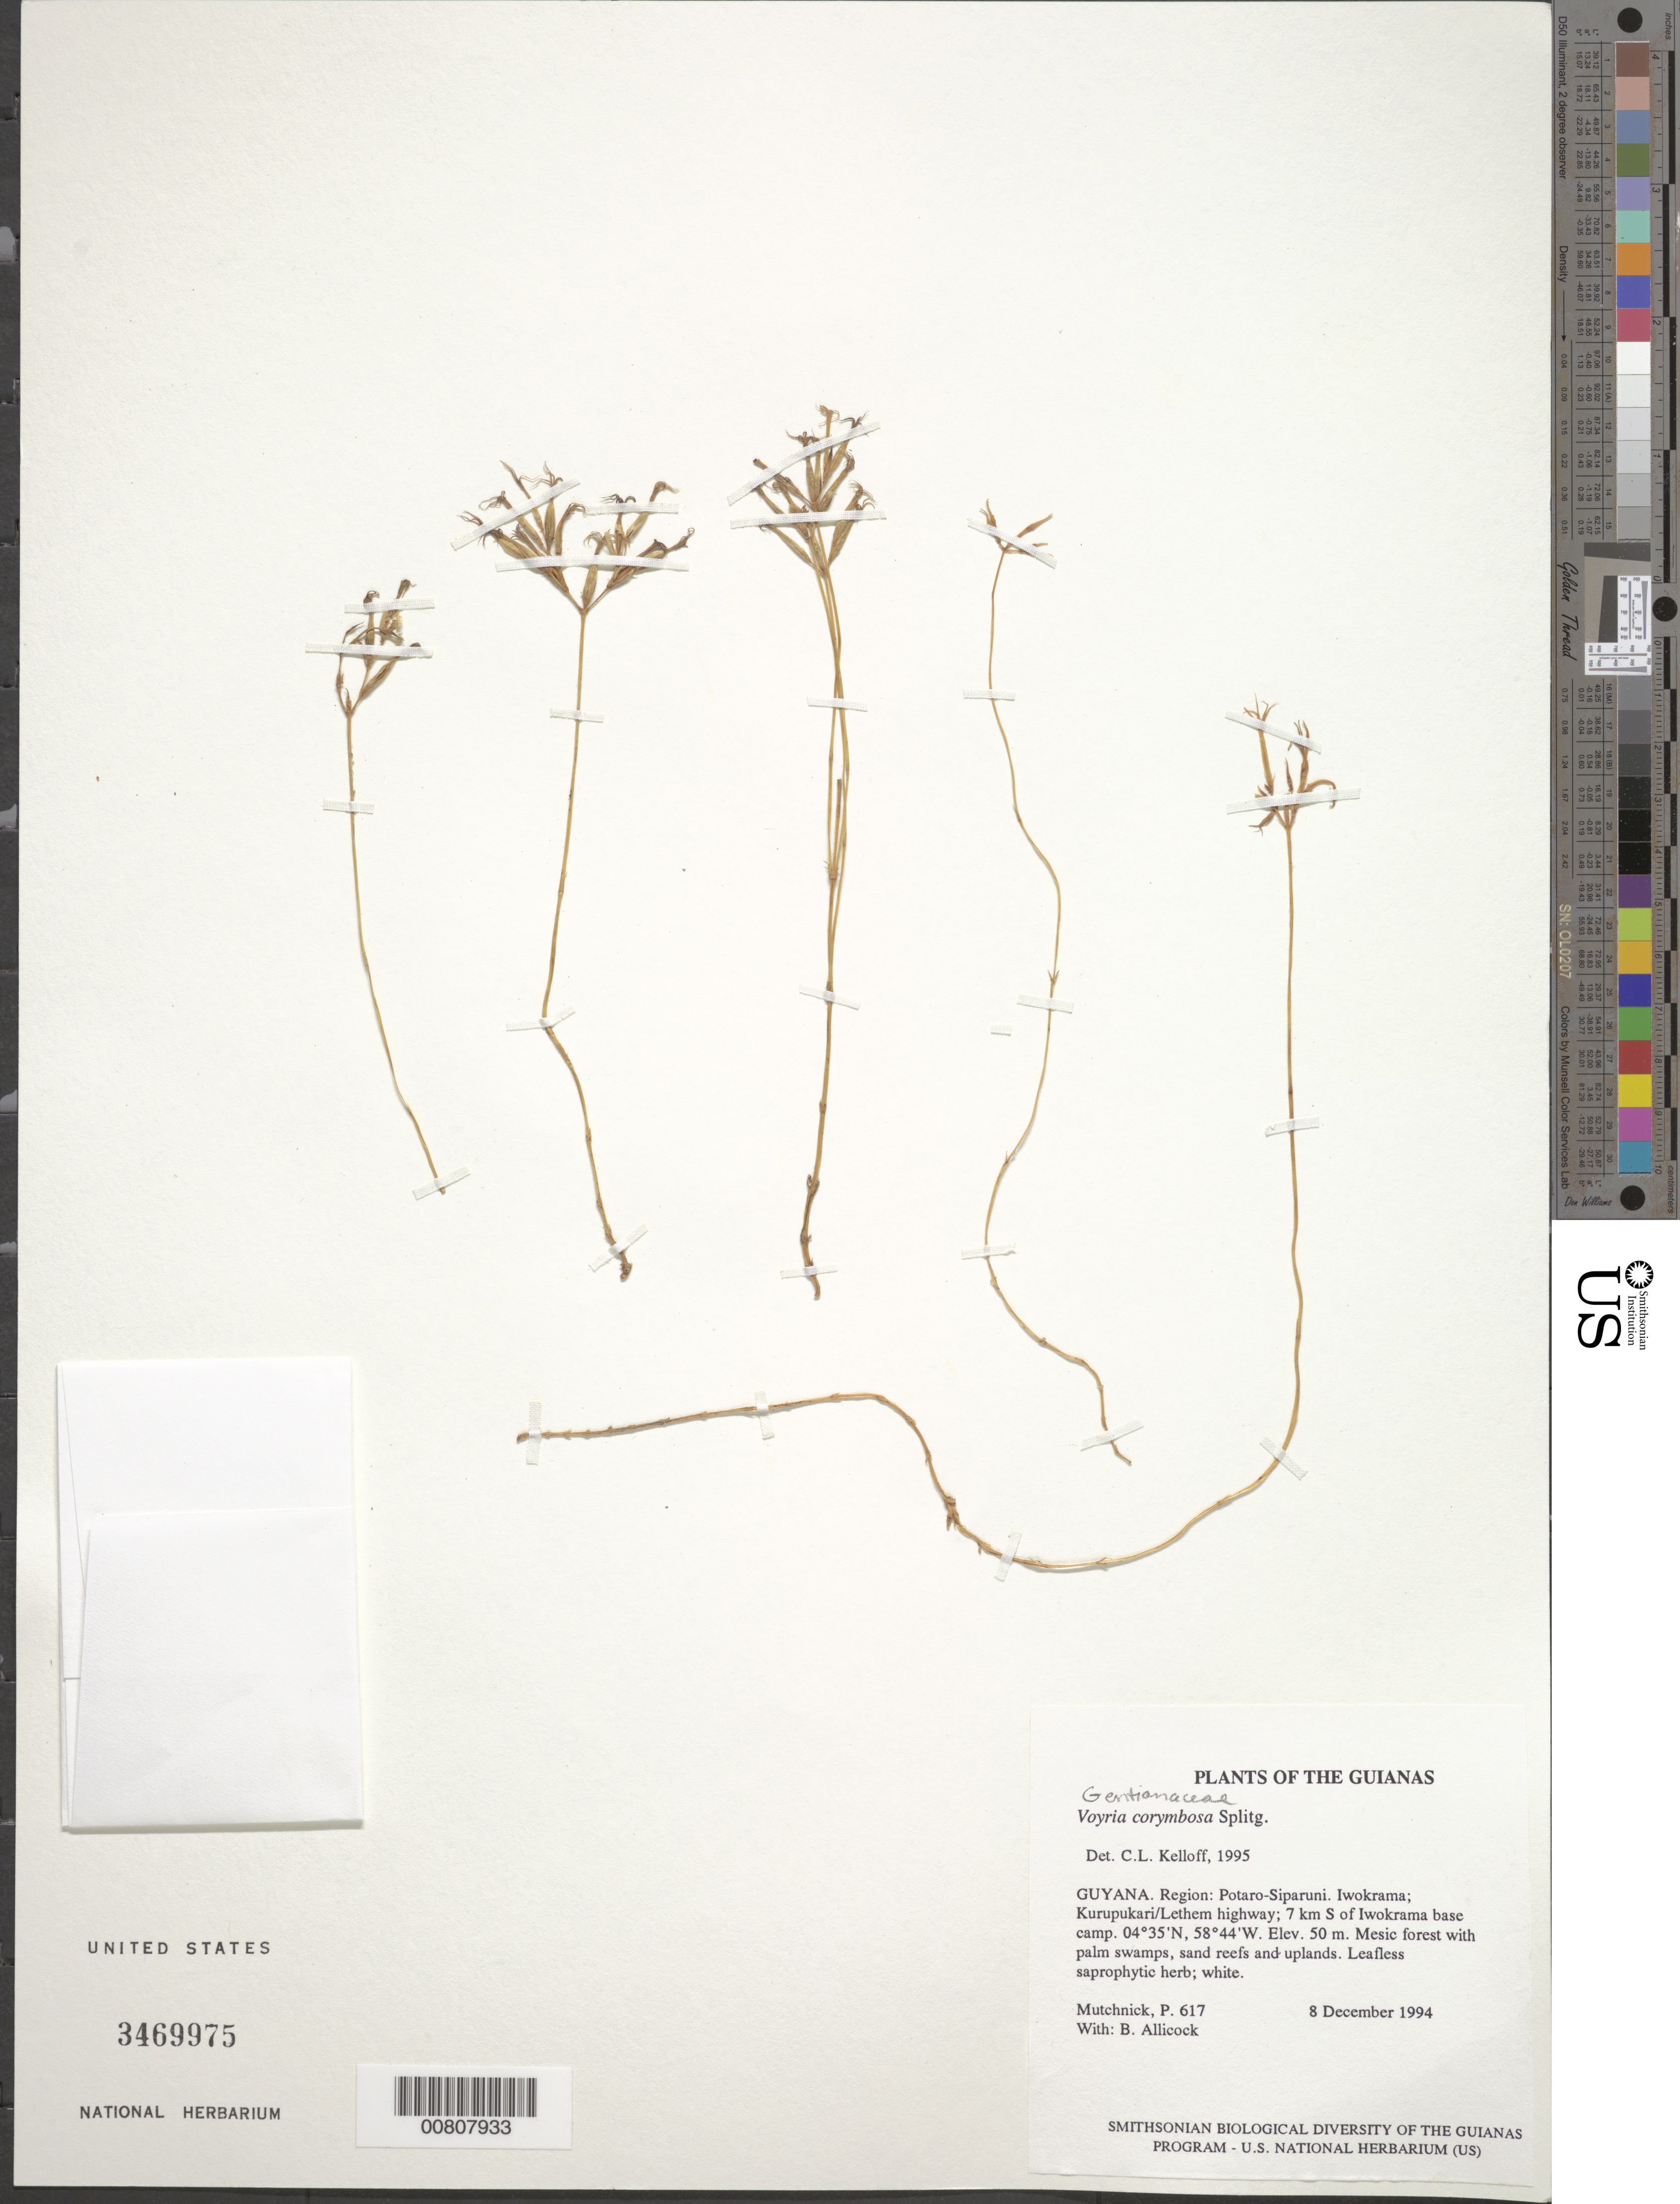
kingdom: Plantae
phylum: Tracheophyta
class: Magnoliopsida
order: Gentianales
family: Gentianaceae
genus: Voyria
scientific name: Voyria corymbosa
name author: Splitg.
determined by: Kelloff, Carol L., (US), Smithsonian Institution - National Museum of Natural History (UNITED STATES)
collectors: P. Mutchnick & B. Allicock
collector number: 617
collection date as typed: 8 December 1994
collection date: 1994-12-08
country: Guyana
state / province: Potaro-Siparuni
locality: Iwokrama; Kurupukari/Lethem highway; 7 km S of Iwokrama base camp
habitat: Mesic forest with palm swamps, sand reefs and uplands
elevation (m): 50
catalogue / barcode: US 3469975